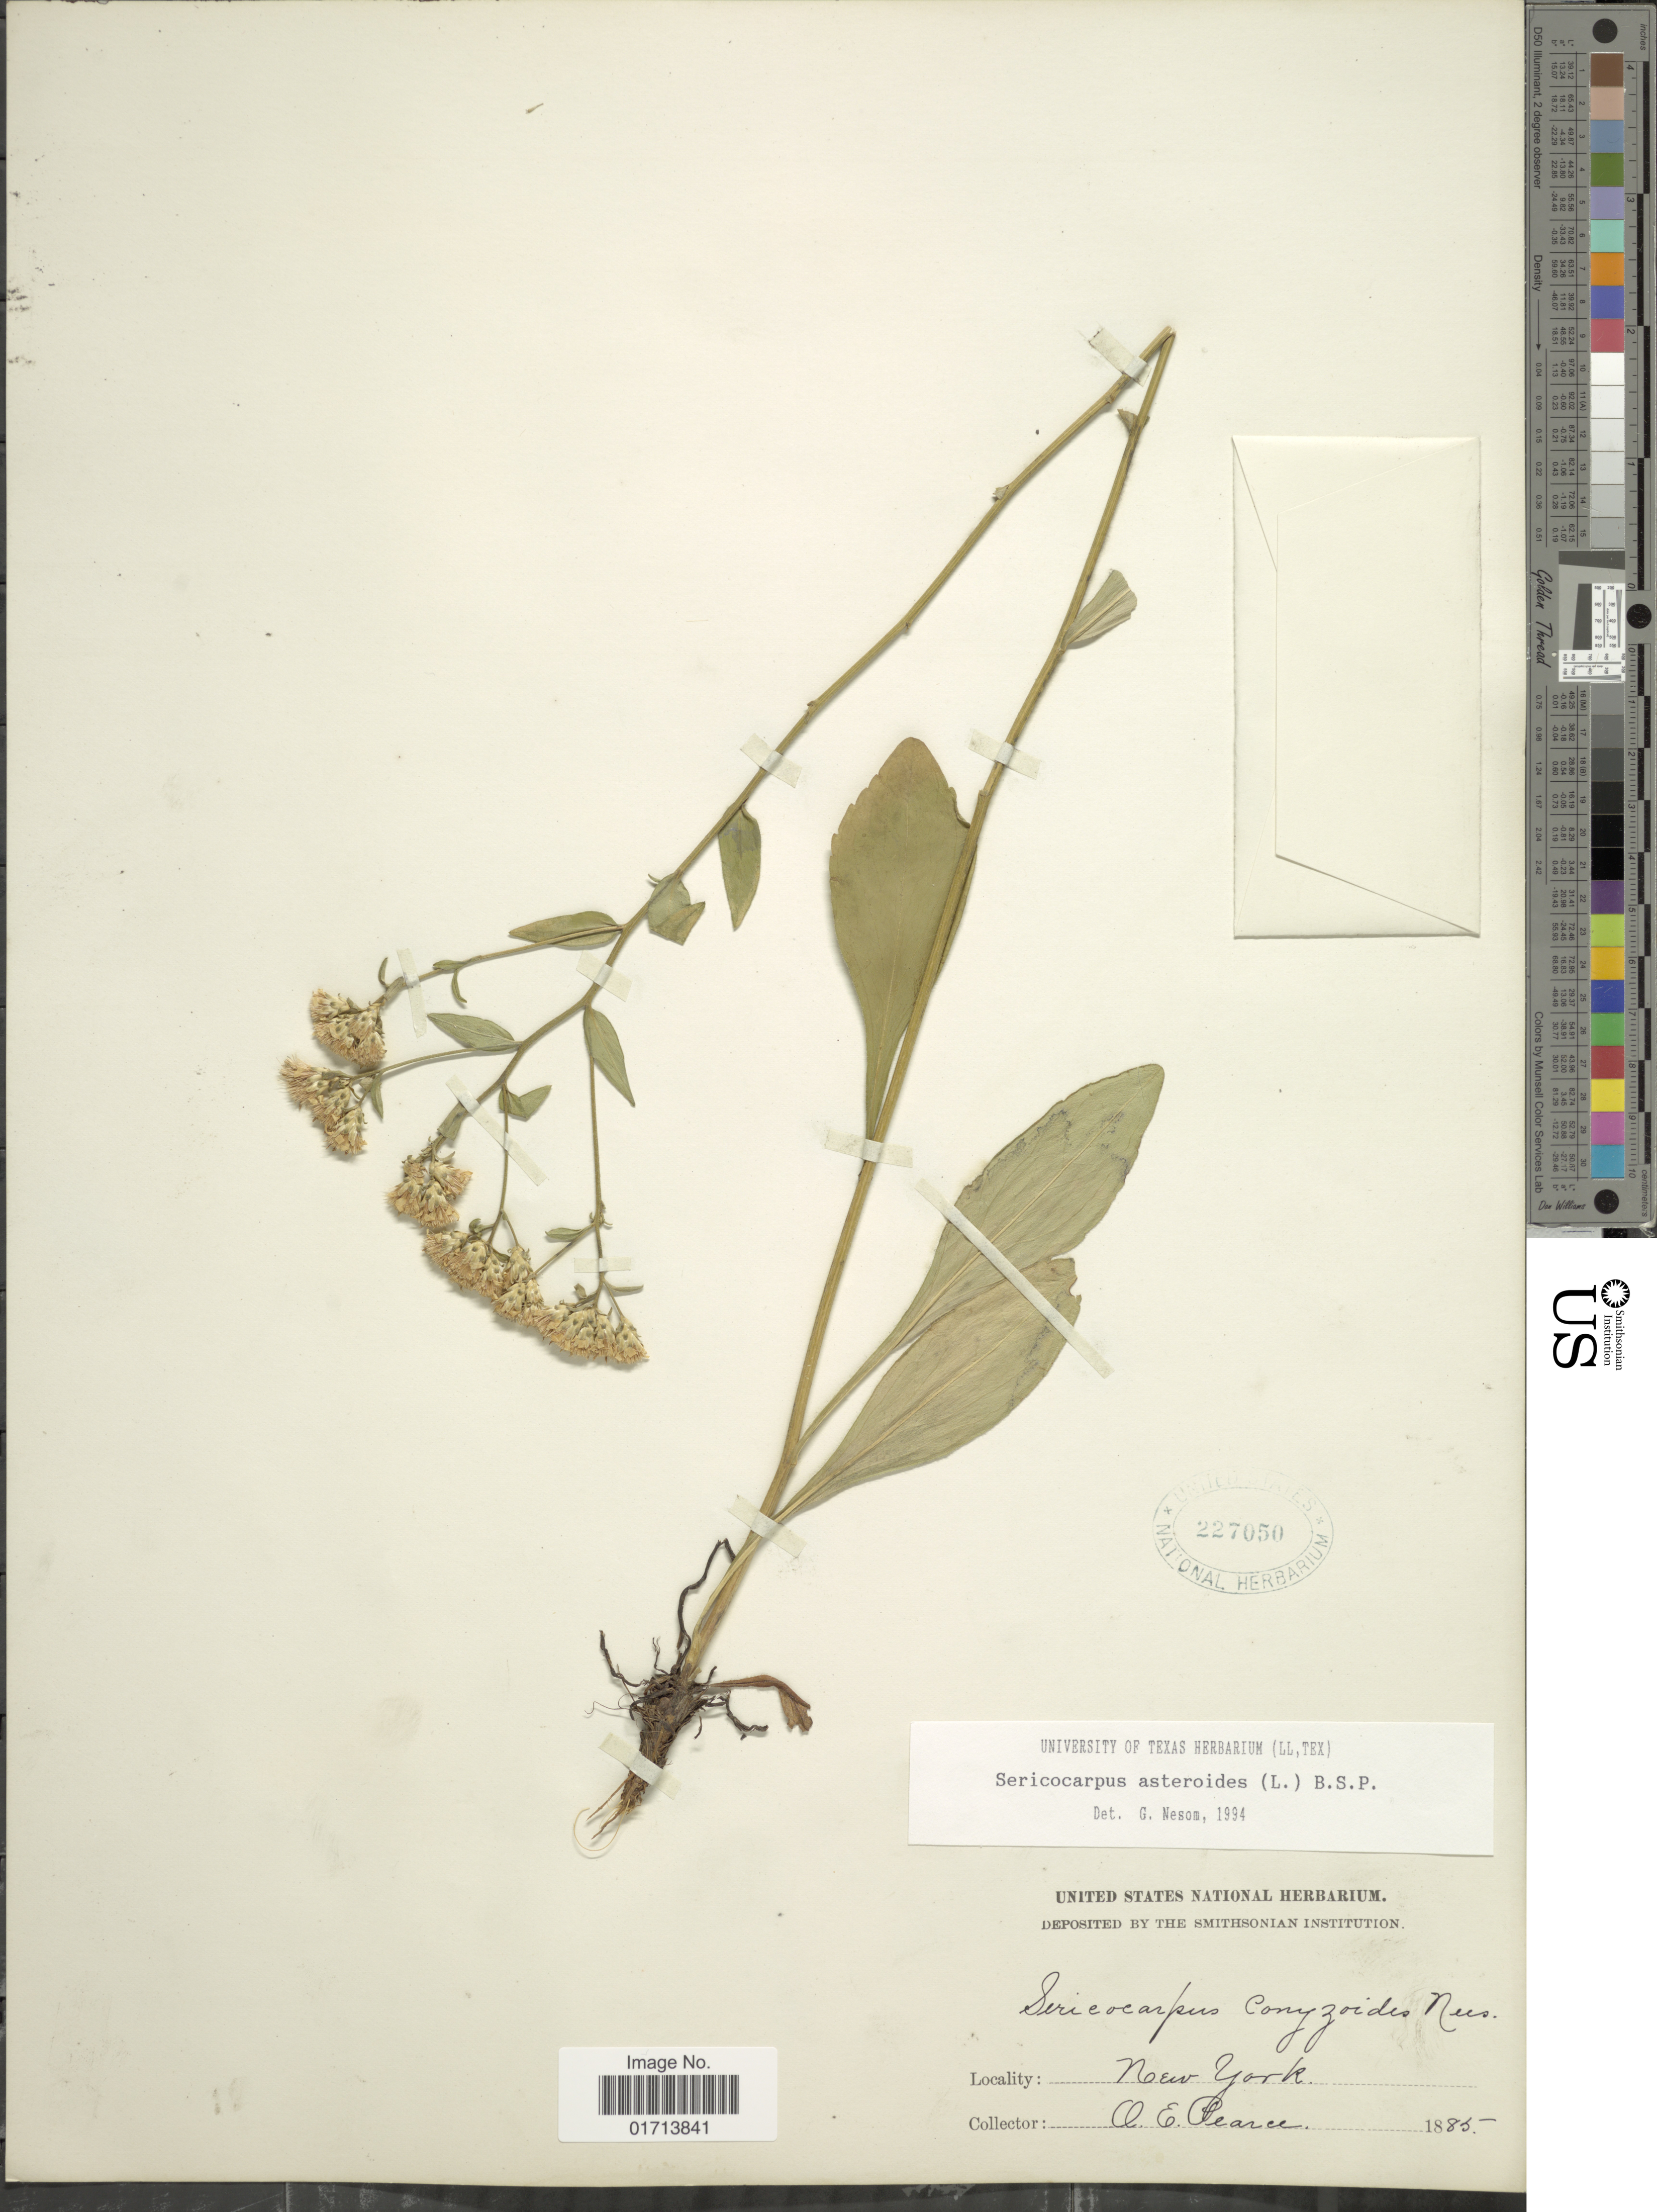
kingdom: Plantae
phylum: Tracheophyta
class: Magnoliopsida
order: Asterales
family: Asteraceae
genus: Sericocarpus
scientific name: Sericocarpus asteroides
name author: (L.) Britton, Stearns & Poggenb.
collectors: C. Pearce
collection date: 1885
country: United States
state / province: New York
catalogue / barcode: US 227050